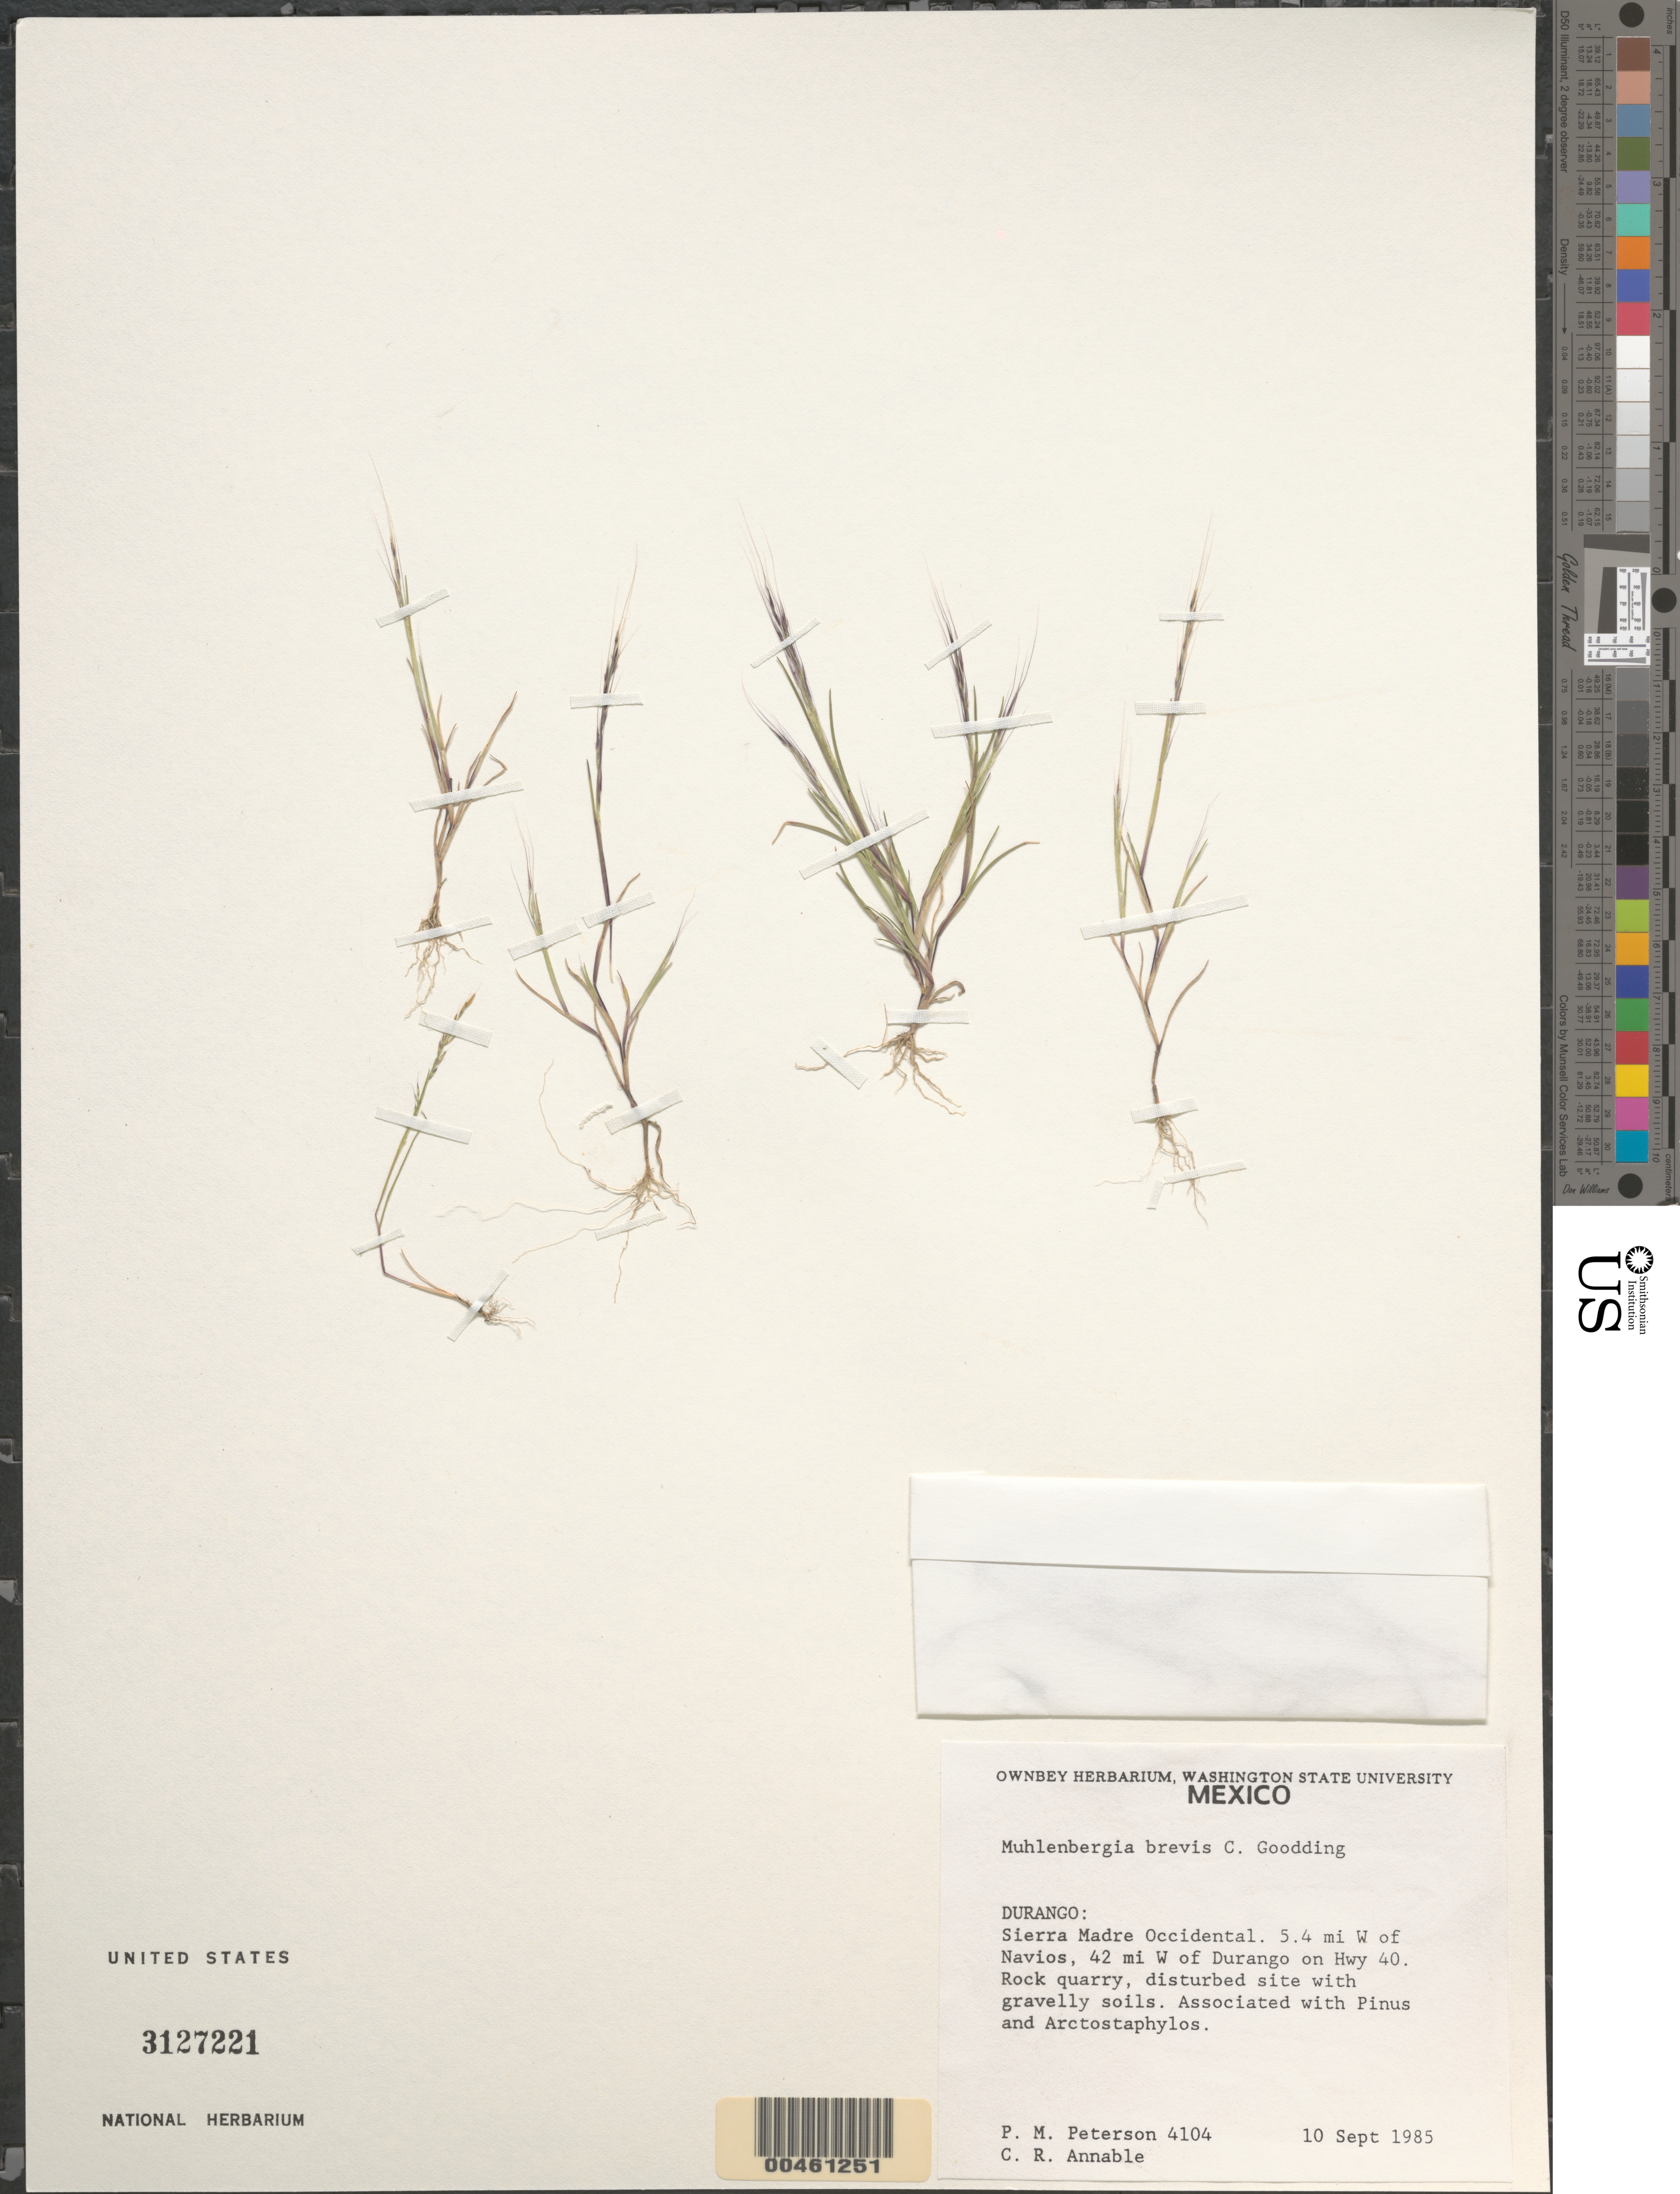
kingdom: Plantae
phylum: Tracheophyta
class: Liliopsida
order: Poales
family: Poaceae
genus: Muhlenbergia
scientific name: Muhlenbergia brevis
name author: C.O. Goodd.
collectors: P. M. Peterson & C. R. Annable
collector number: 04104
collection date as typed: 10 Sep 1985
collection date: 1985-09-10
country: Mexico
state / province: Durango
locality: Sierra Madre Occidental, 5.4 miles W of Navios, 42 miles W of Durango on Hwy 40.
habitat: Rock quarry, disturbed site, gravelly soils. Associated with Pinus and Arctostaphylos.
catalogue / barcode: US 3127221